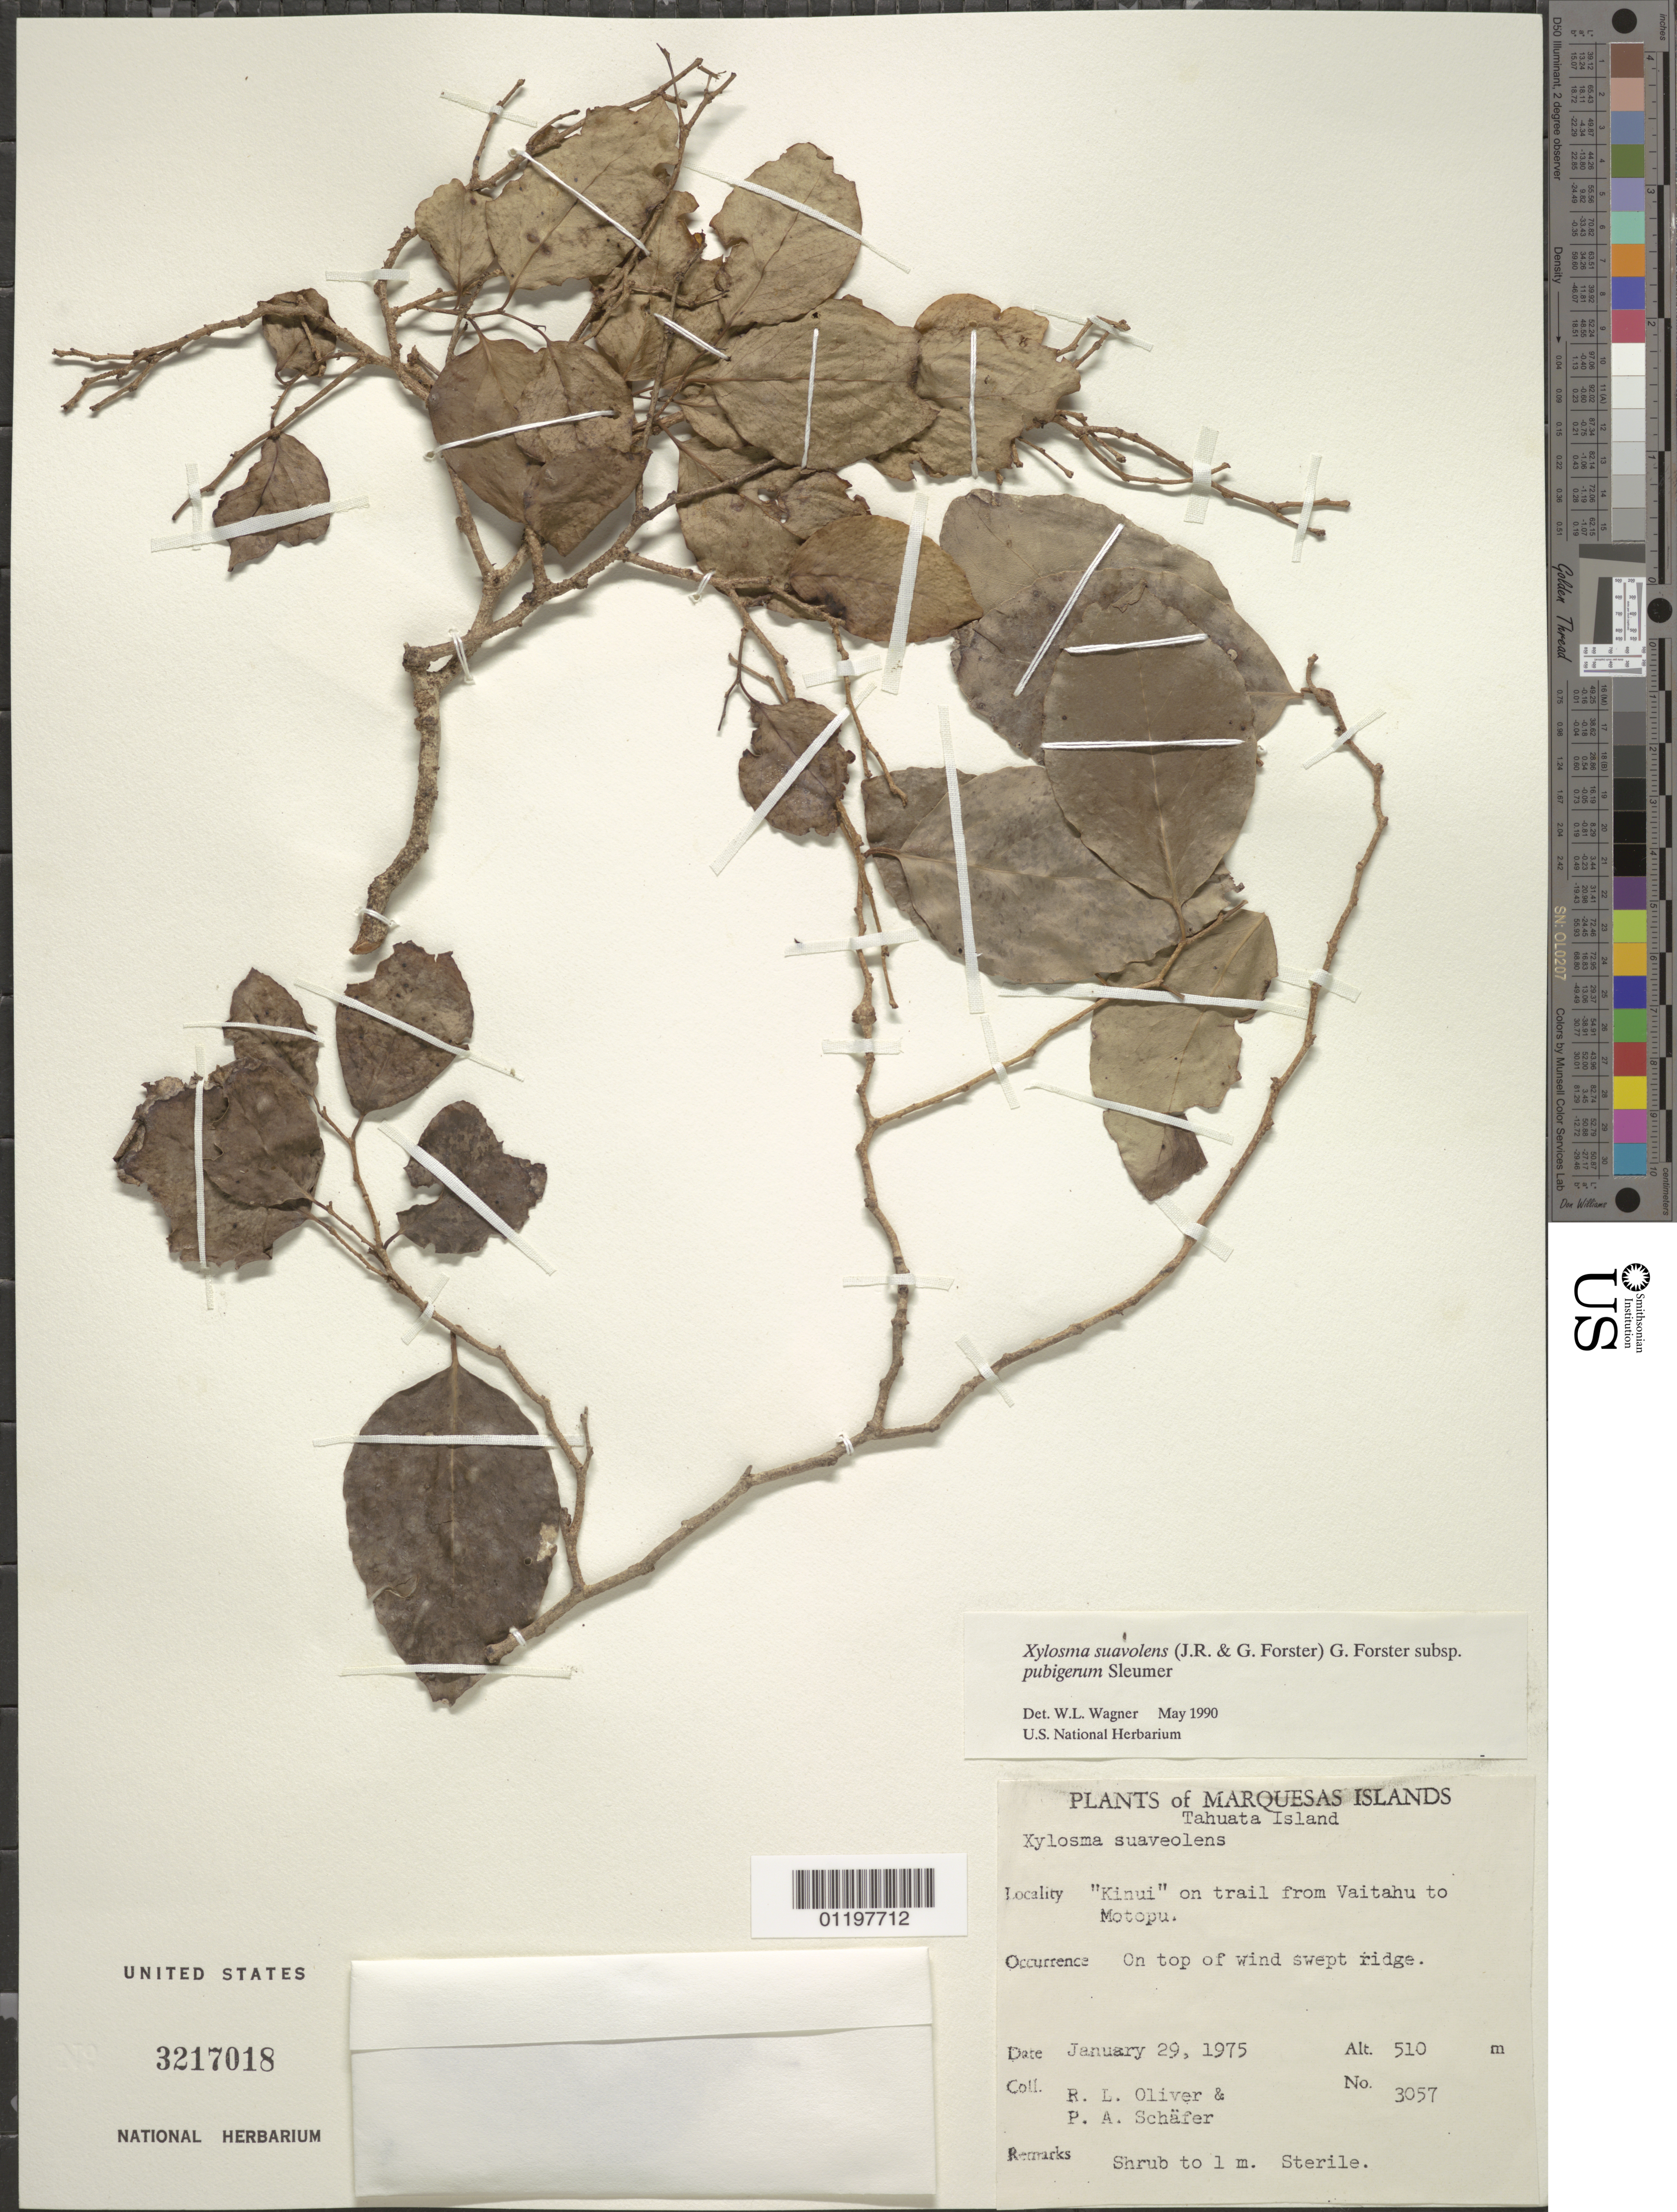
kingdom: Plantae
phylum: Tracheophyta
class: Magnoliopsida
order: Malpighiales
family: Salicaceae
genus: Xylosma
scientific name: Xylosma suaveolens subsp. pubigera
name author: Sleumer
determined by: Wagner, W. L., (BOT), Smithsonian Institution - National Museum of Natural History (UNITED STATES)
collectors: R. L. Oliver & P. A. Schäfer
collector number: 3057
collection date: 1975-01-29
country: French Polynesia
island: Tahuata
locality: "Kinui" on trail from Vaitahu to Motopu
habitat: On top of windswept ridge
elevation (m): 510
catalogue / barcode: US 3217018